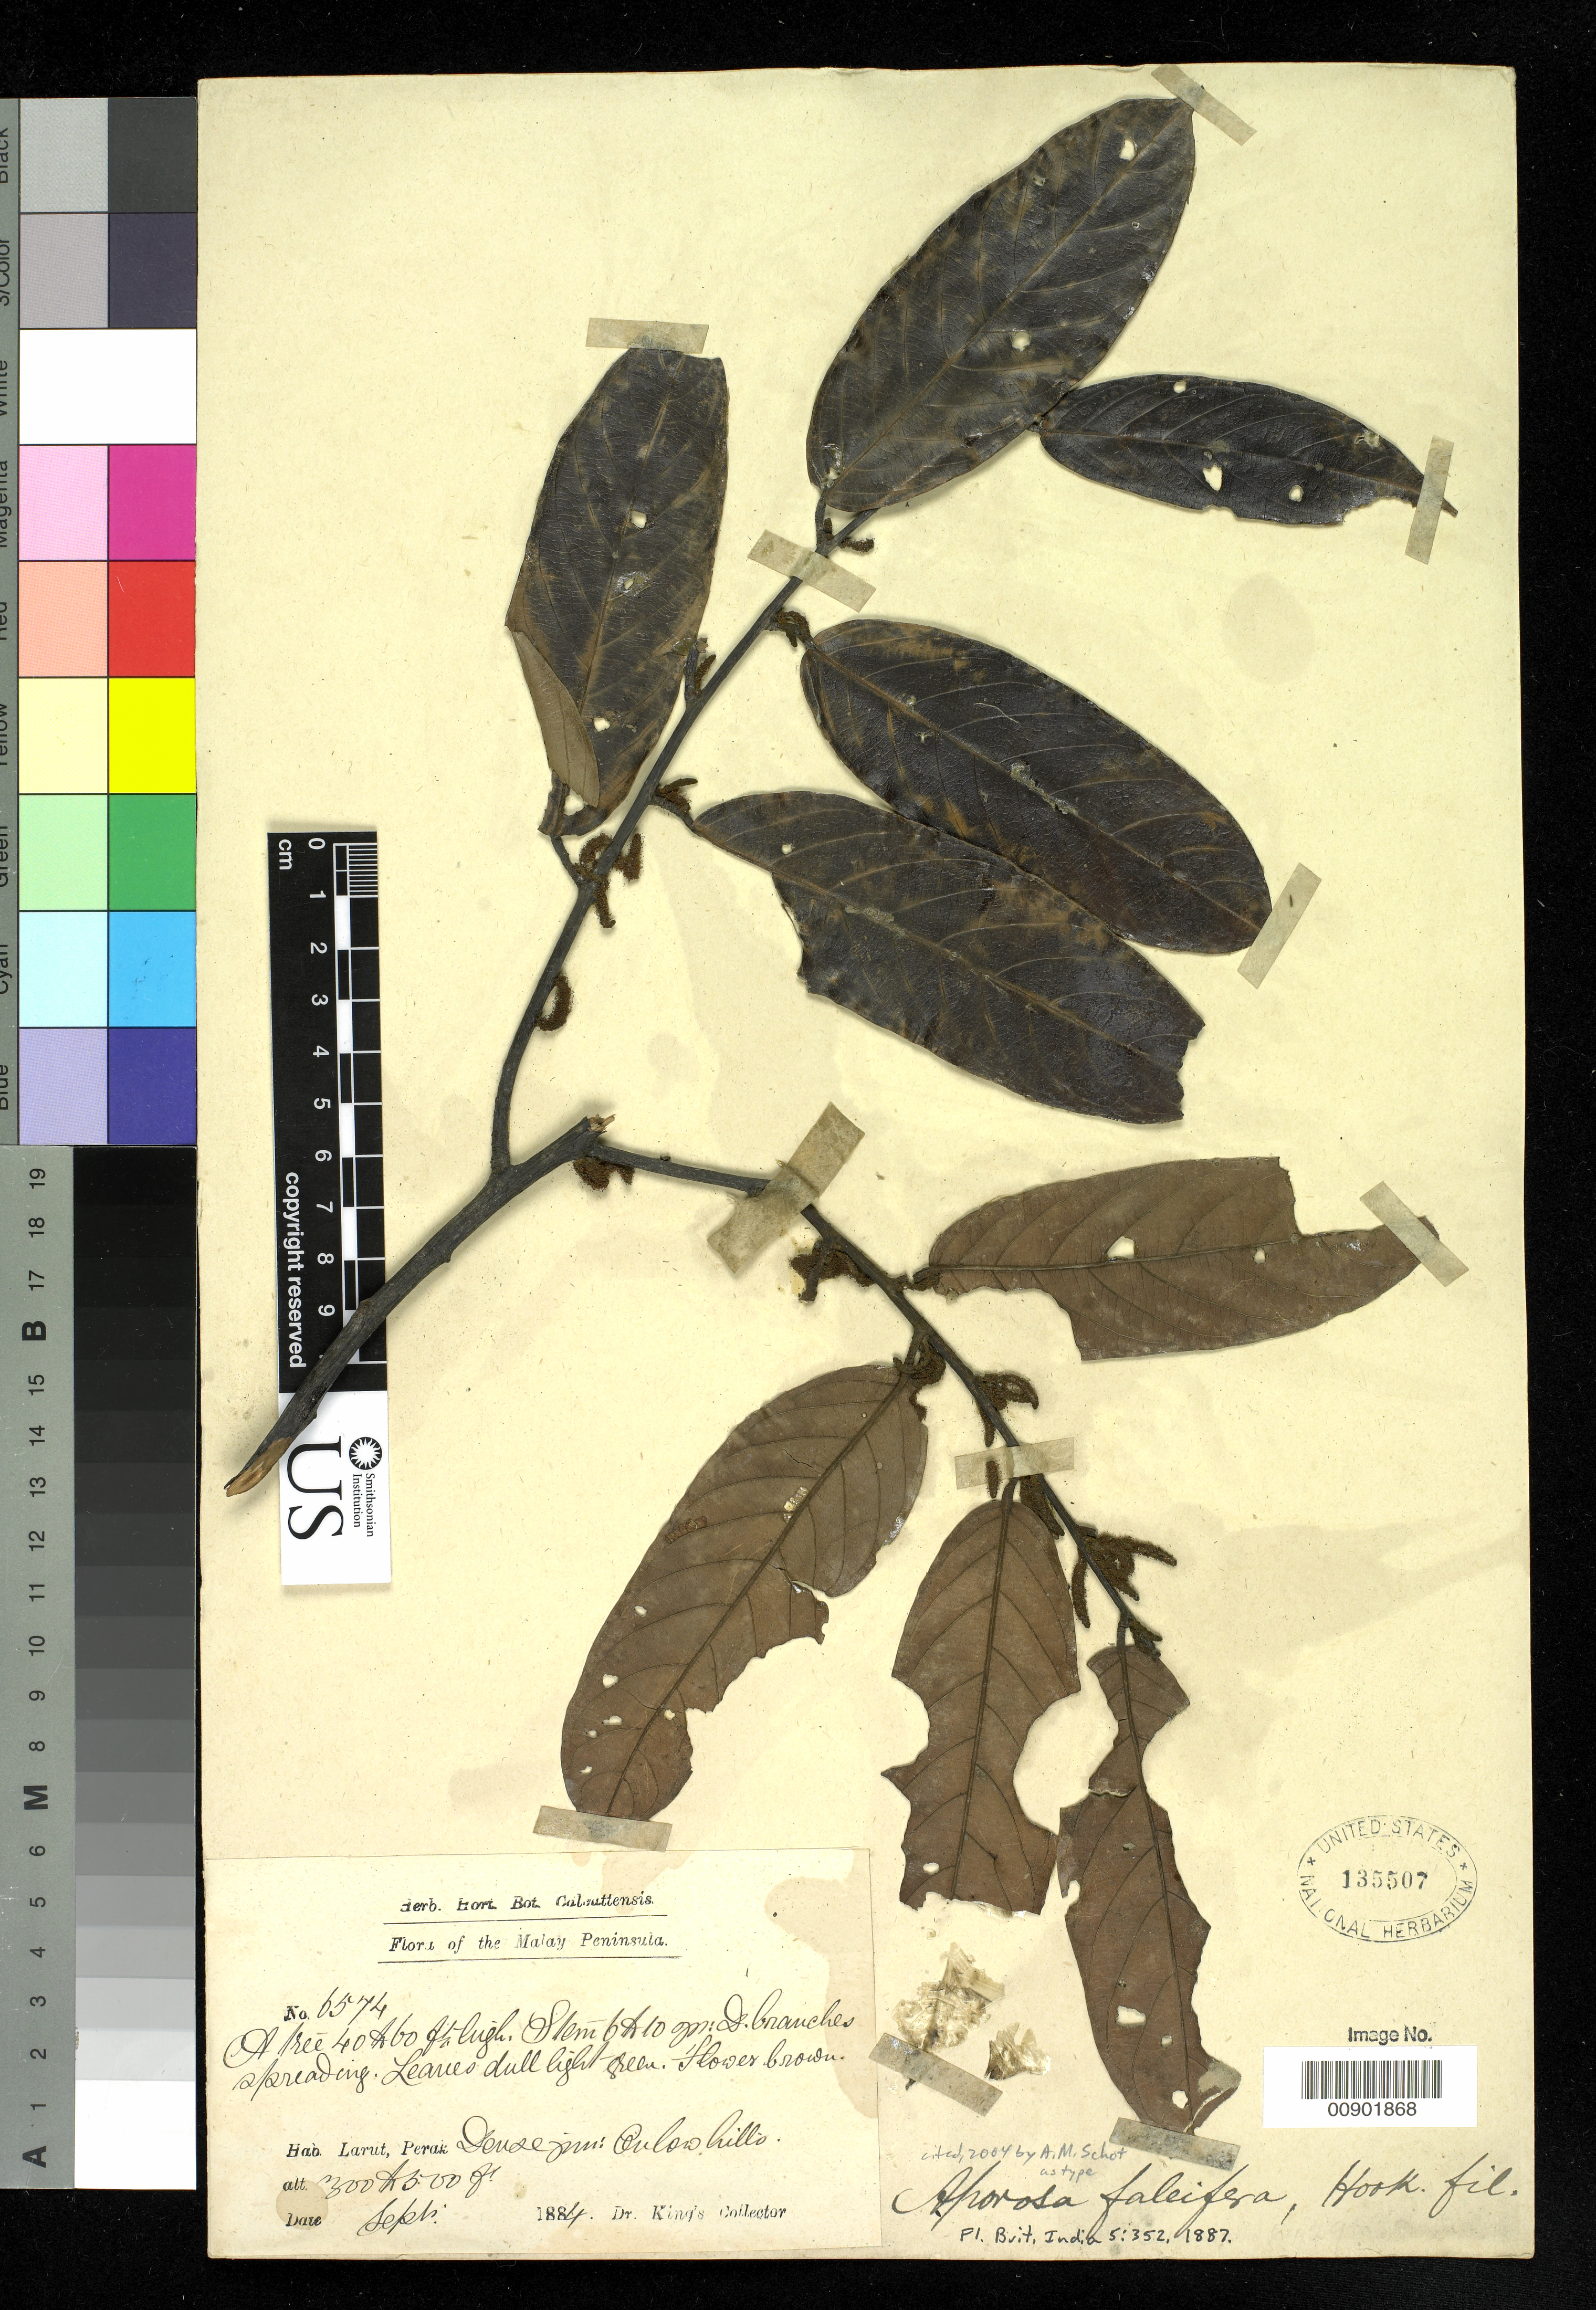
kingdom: Plantae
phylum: Tracheophyta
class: Magnoliopsida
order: Malpighiales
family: Phyllanthaceae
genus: Aporosa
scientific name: Aporosa falcifera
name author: Hook. f.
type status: Isotype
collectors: Dr. King's collector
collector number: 6574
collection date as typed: Sep 1884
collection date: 1884-09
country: Malaysia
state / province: Perak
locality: Larut, Perak.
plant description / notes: Cited 2004 by A.M. Schot.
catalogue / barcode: US 135507